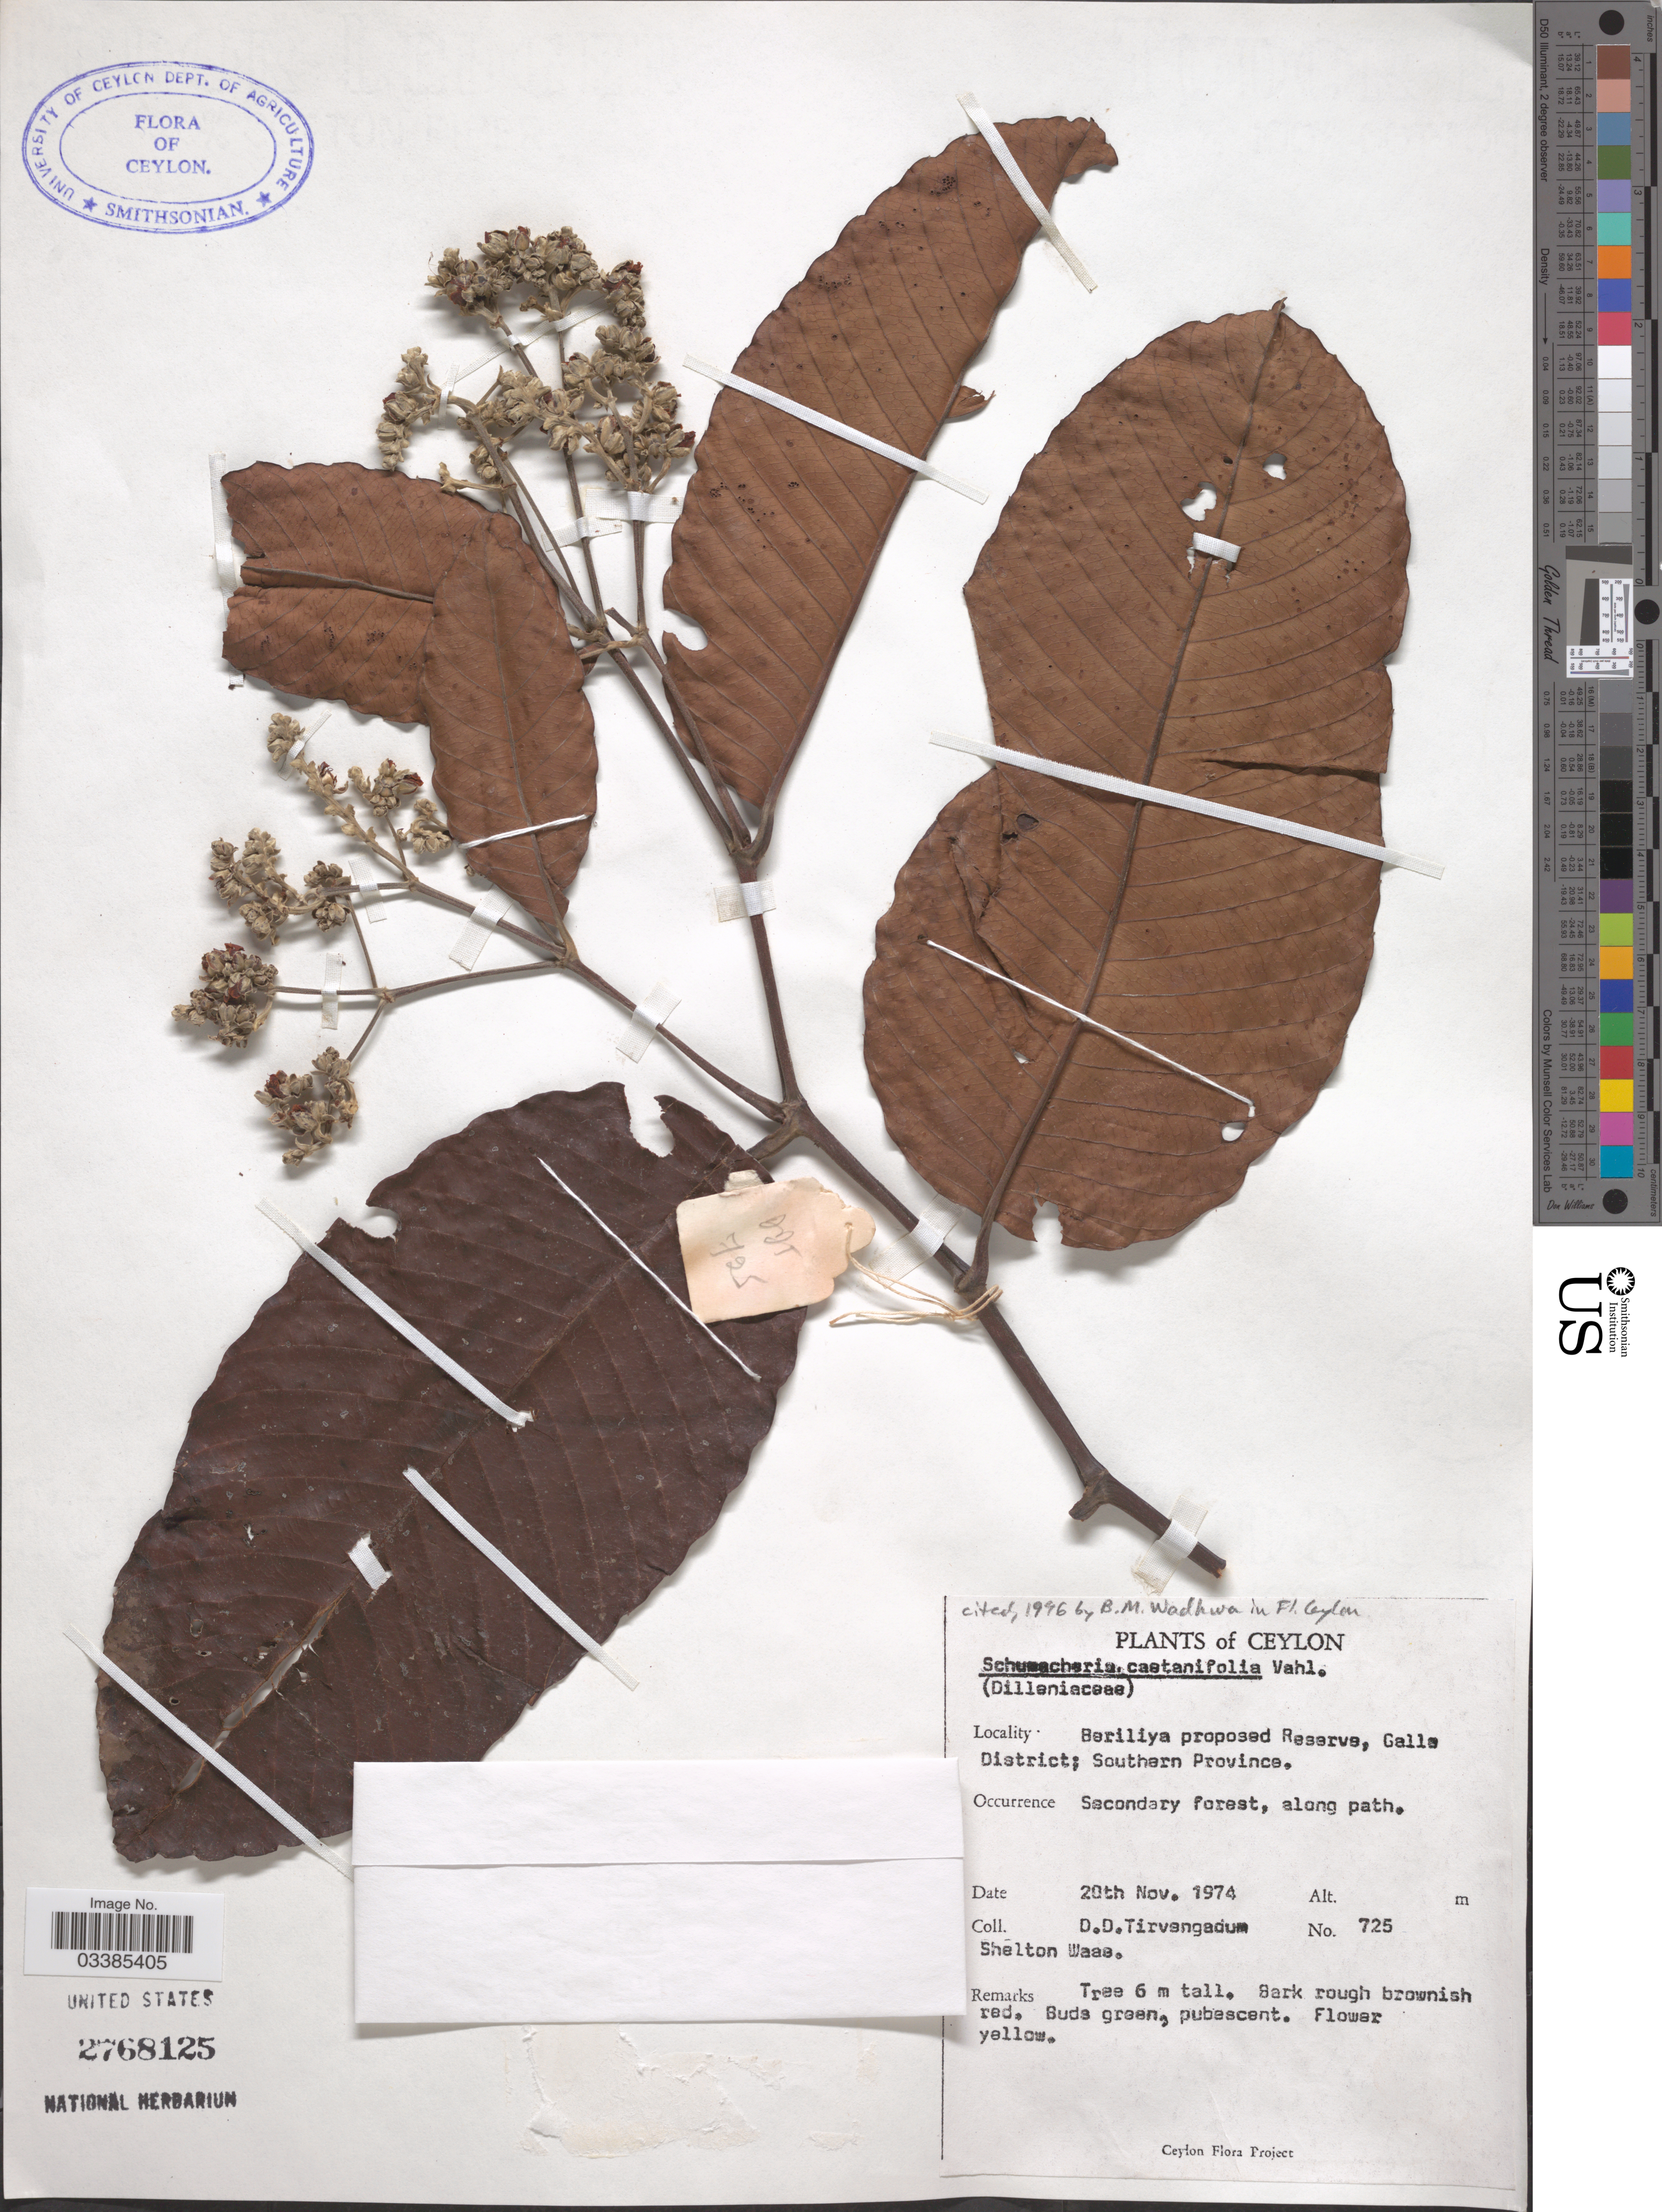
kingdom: Plantae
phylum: Tracheophyta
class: Magnoliopsida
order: Dilleniales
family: Dilleniaceae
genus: Schumacheria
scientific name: Schumacheria castaneifolia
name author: Vahl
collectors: D. Tirvangadum & S. Waas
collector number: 725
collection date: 1974-11-20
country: Sri Lanka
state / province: Southern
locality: Ceylon. Beriliya proposed Reserve, Galle District.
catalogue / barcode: US 2768125